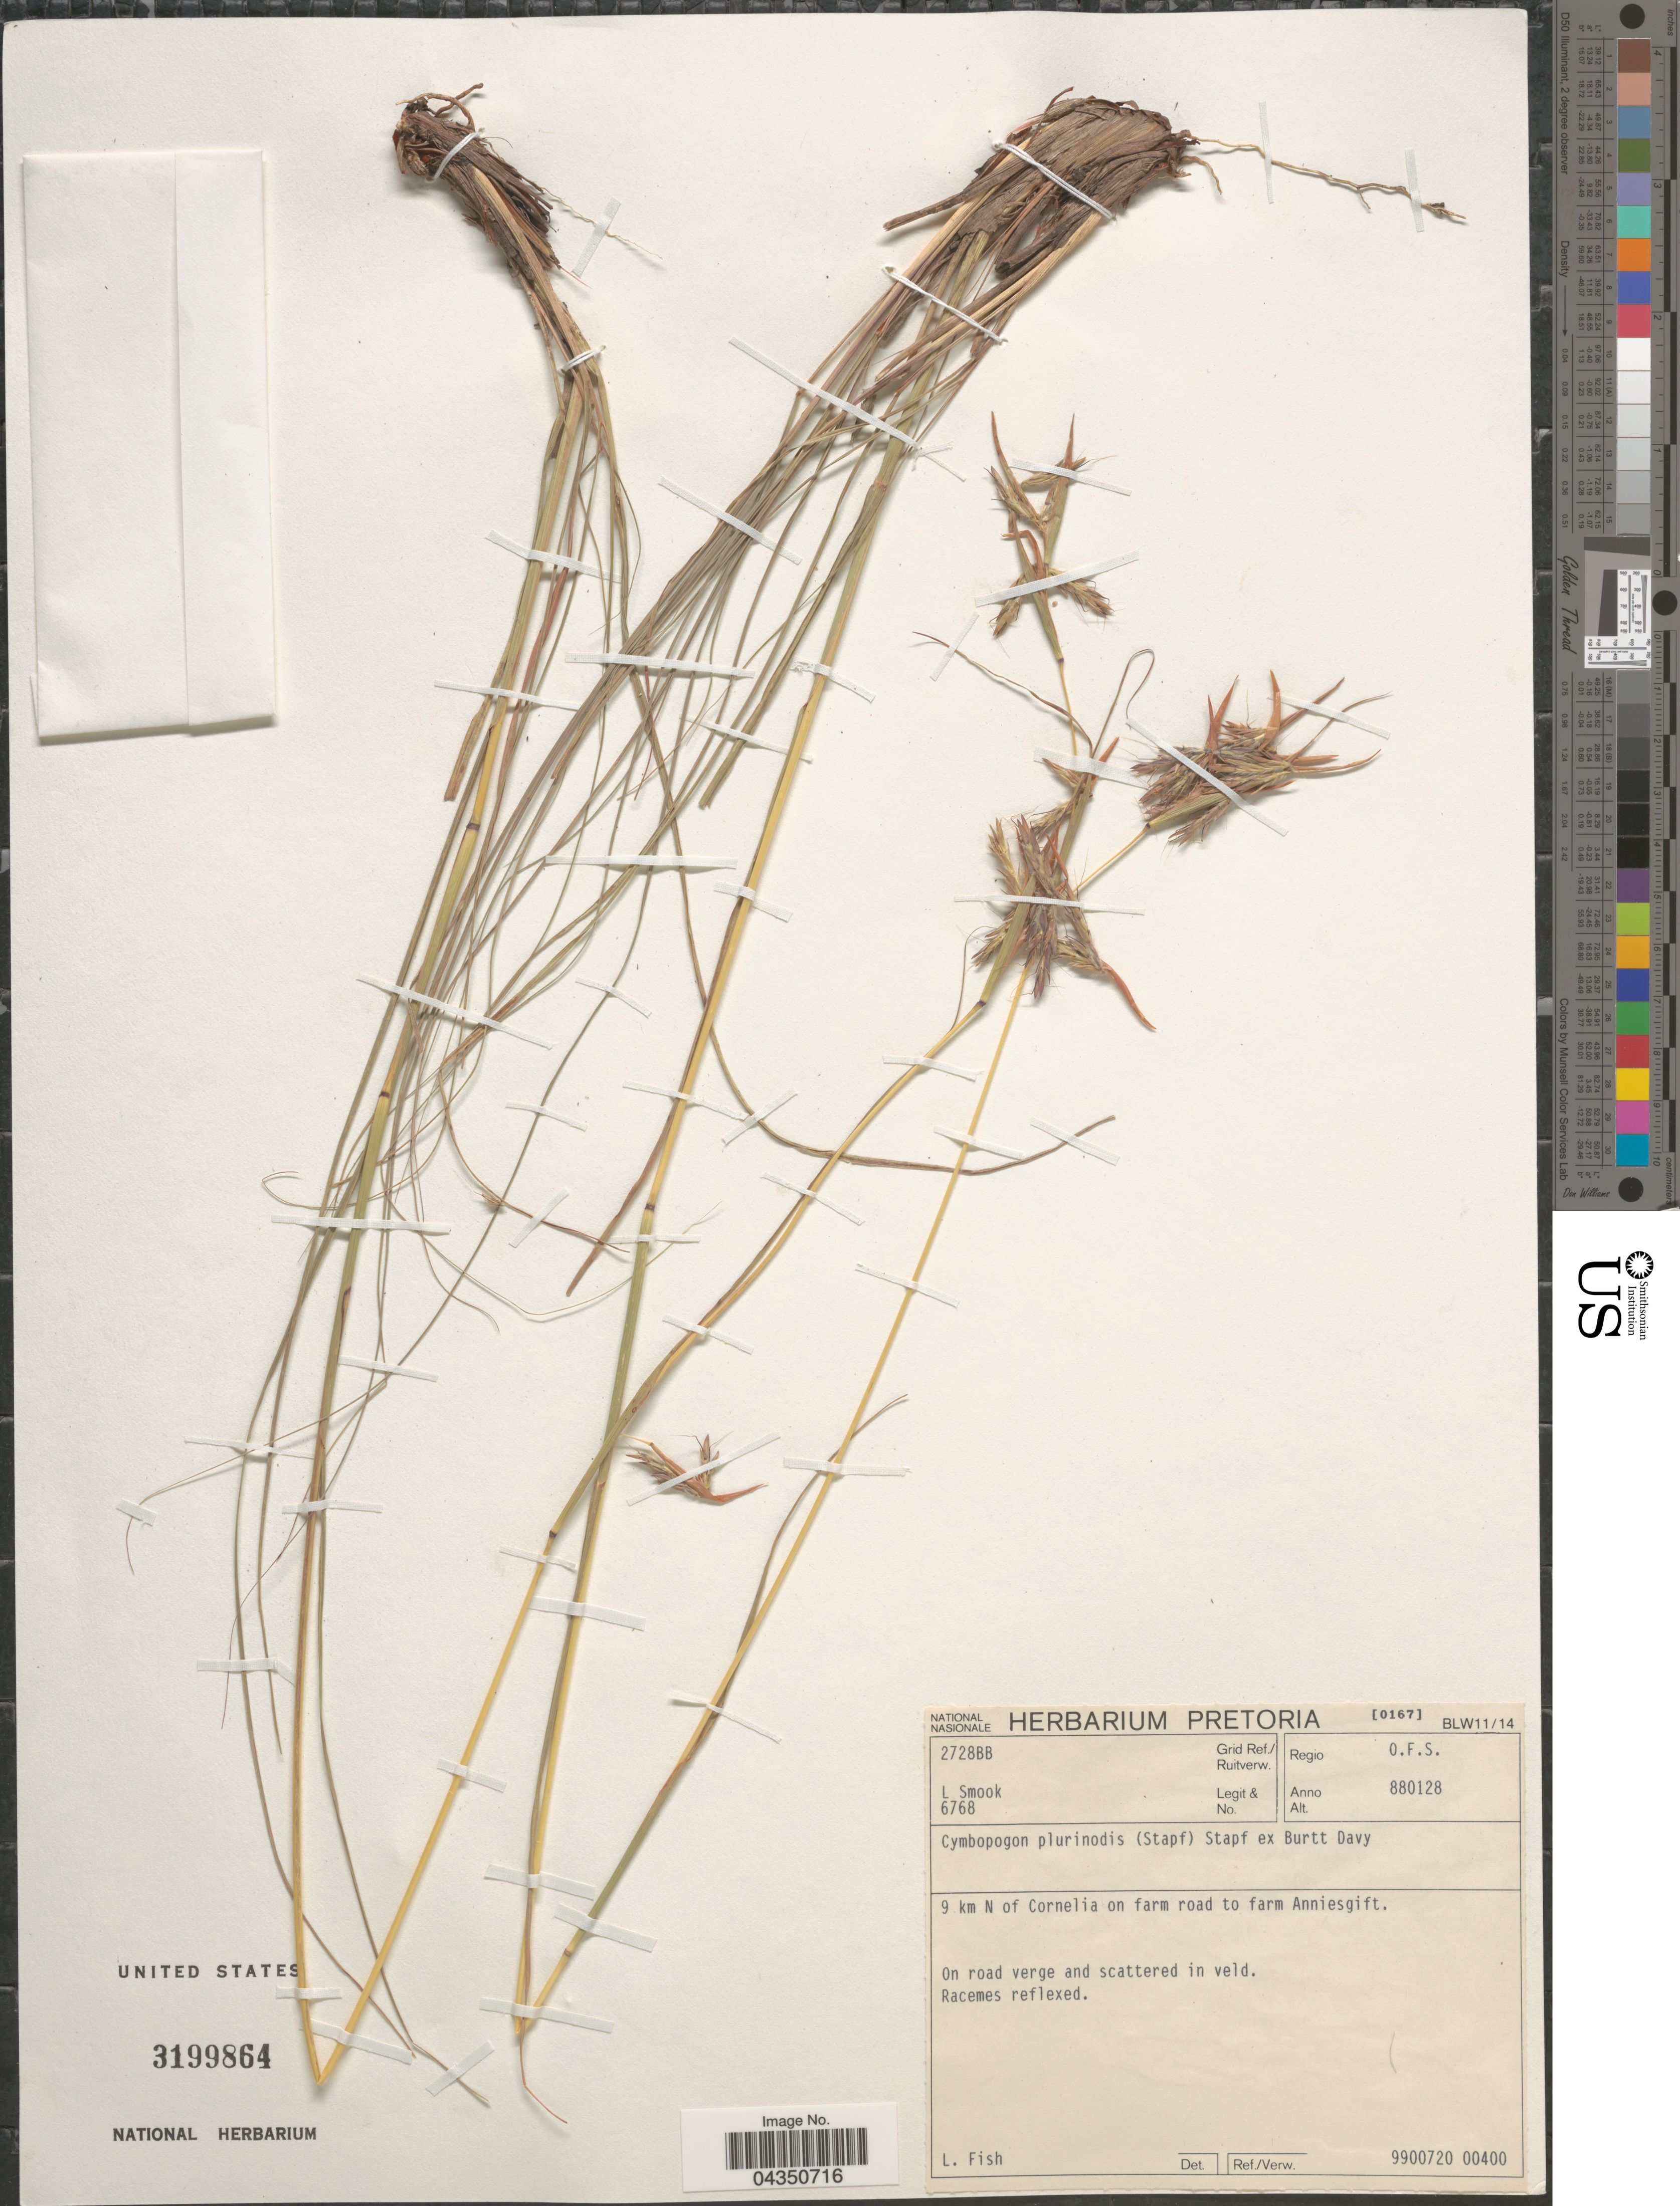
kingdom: Plantae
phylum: Tracheophyta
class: Liliopsida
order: Poales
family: Poaceae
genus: Cymbopogon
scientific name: Cymbopogon pospischillii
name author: (K. Schum.) C.E. Hubb.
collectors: L. Smook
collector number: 6768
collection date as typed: Transcribed d/m/y: 28/1/88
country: South Africa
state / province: Free State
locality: Grid Ref./ Ruitverw. 2728BB. Regio O.F.S. 9 km N of Cornelia on farm road to farm Anniesgift.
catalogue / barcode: US 3199864